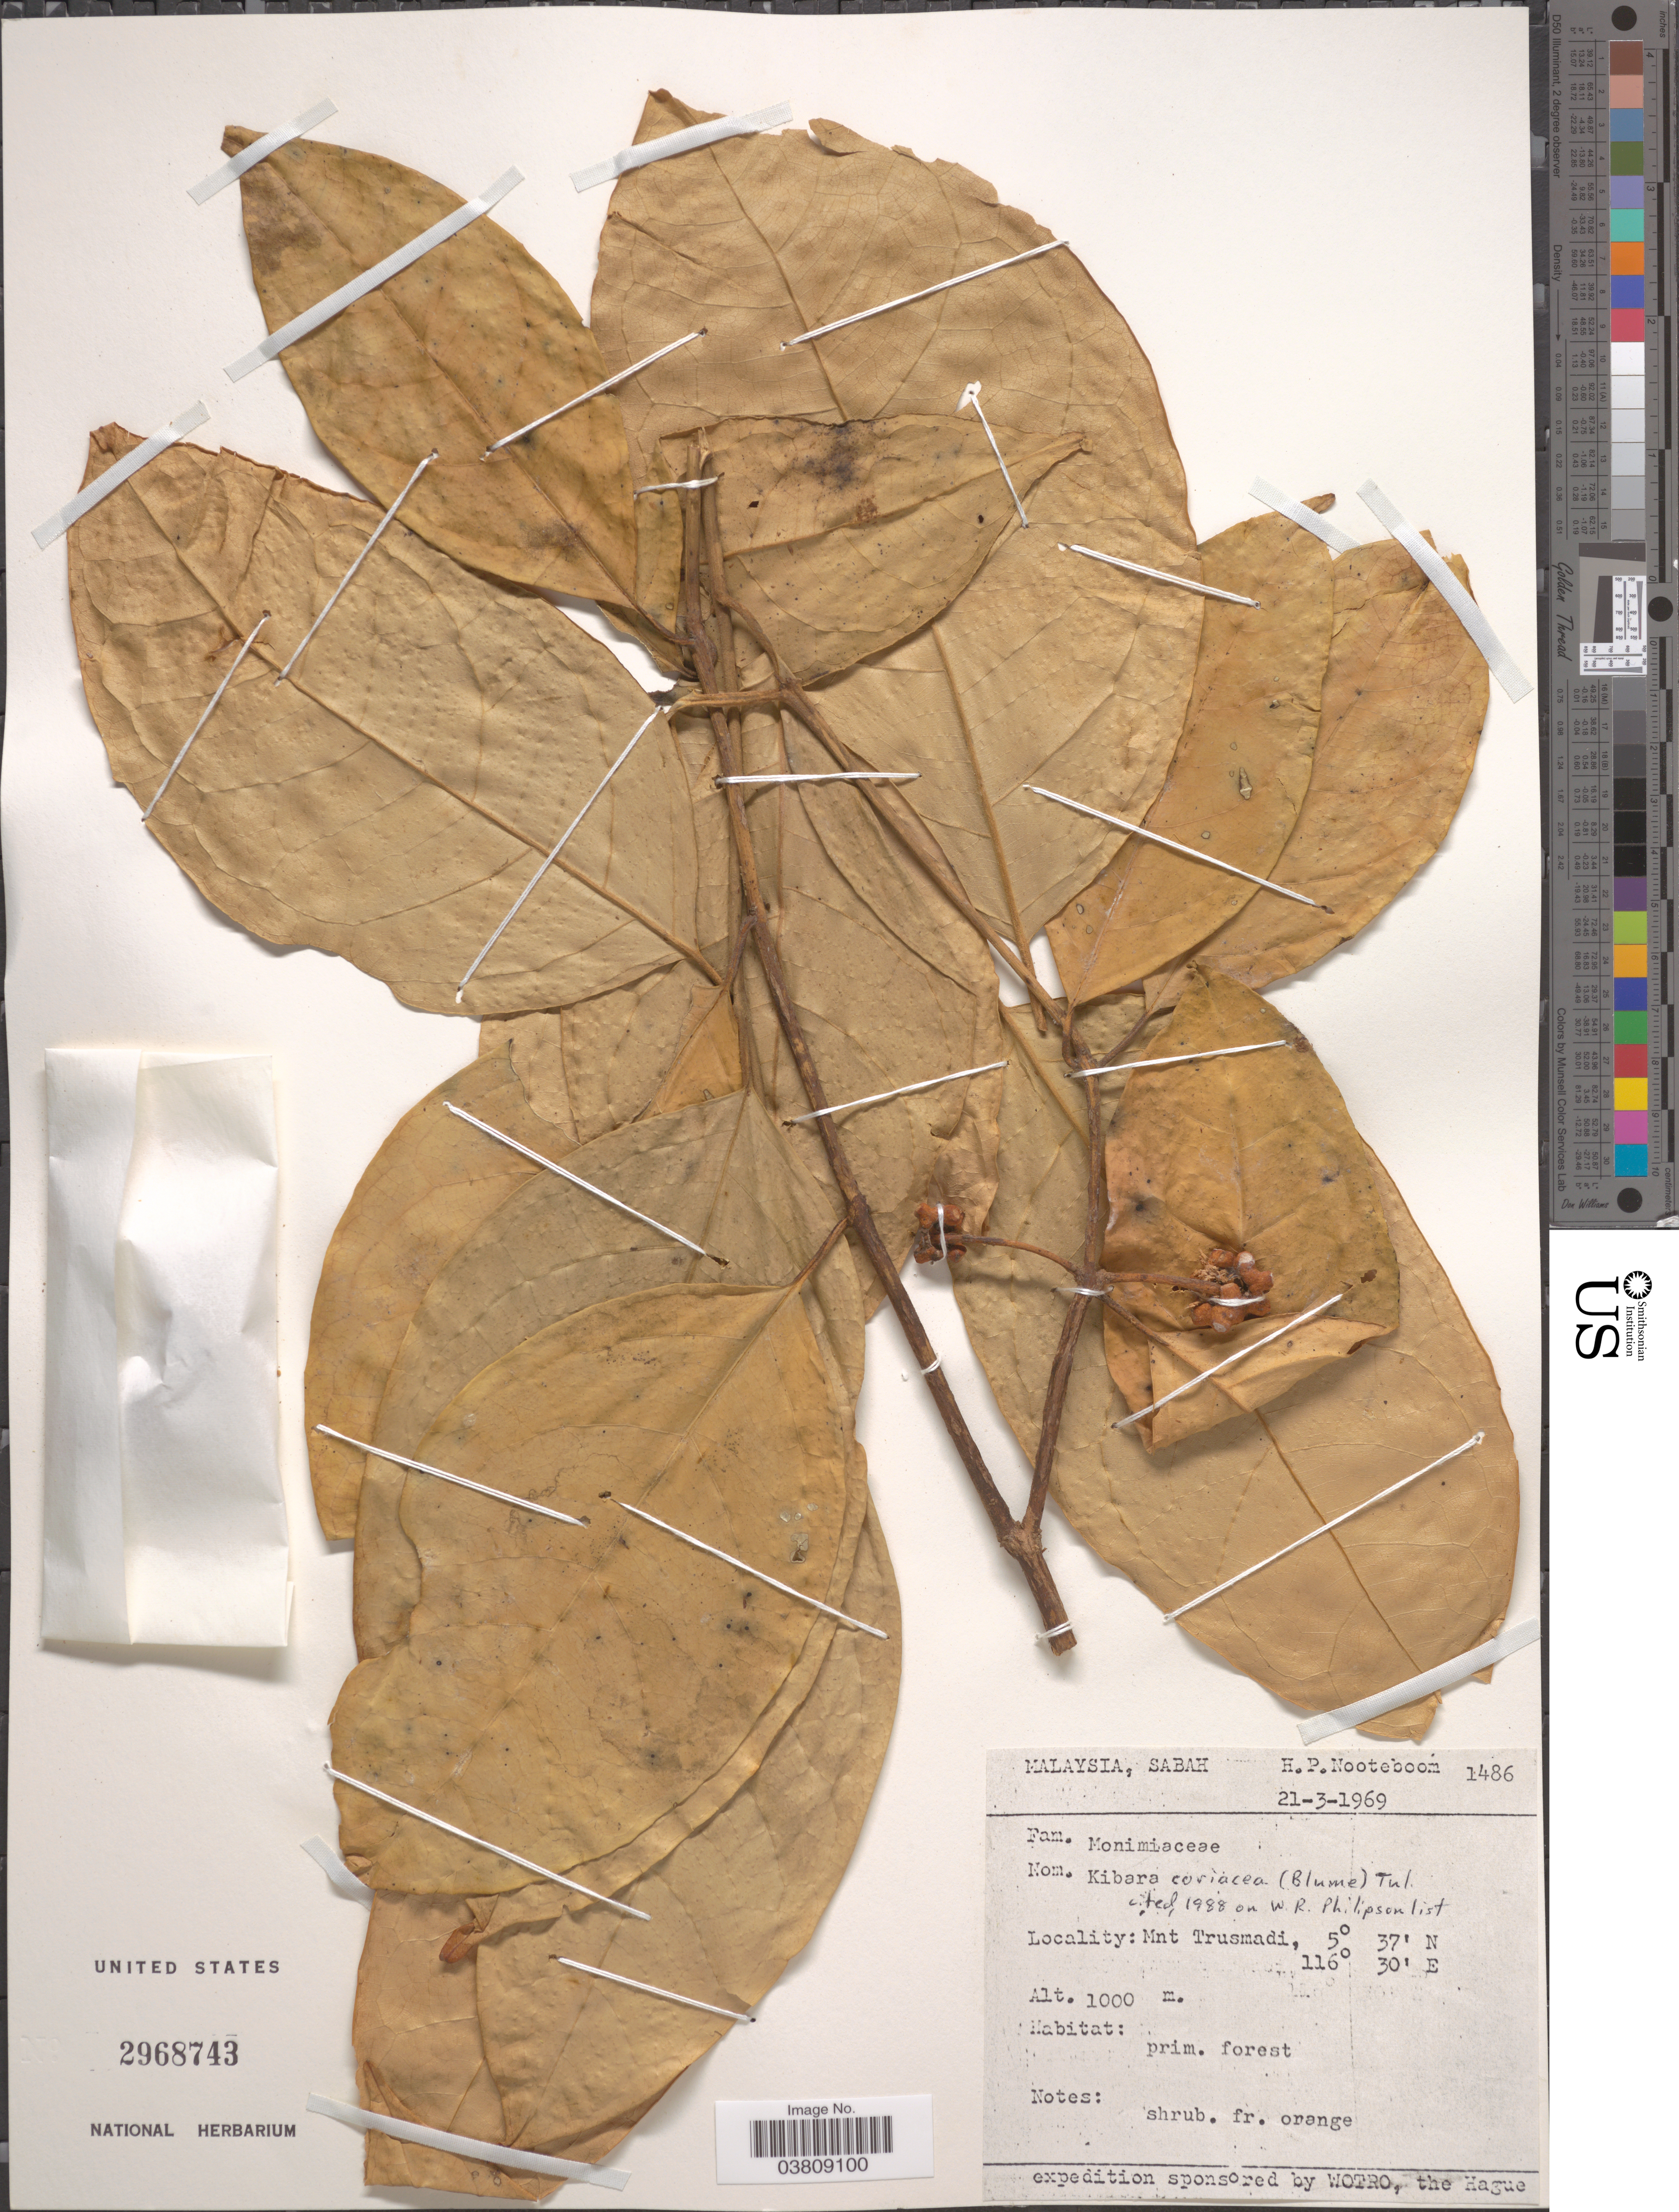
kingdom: Plantae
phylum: Tracheophyta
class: Magnoliopsida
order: Laurales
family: Monimiaceae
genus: Kibara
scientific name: Kibara coriacea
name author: (Blume) Hook. f. & Thomson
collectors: H. P. Nooteboom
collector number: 1486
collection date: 1969-03-21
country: Malaysia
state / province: Sabah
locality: Mnt. Trusmadi.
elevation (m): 1000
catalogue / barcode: US 2968743